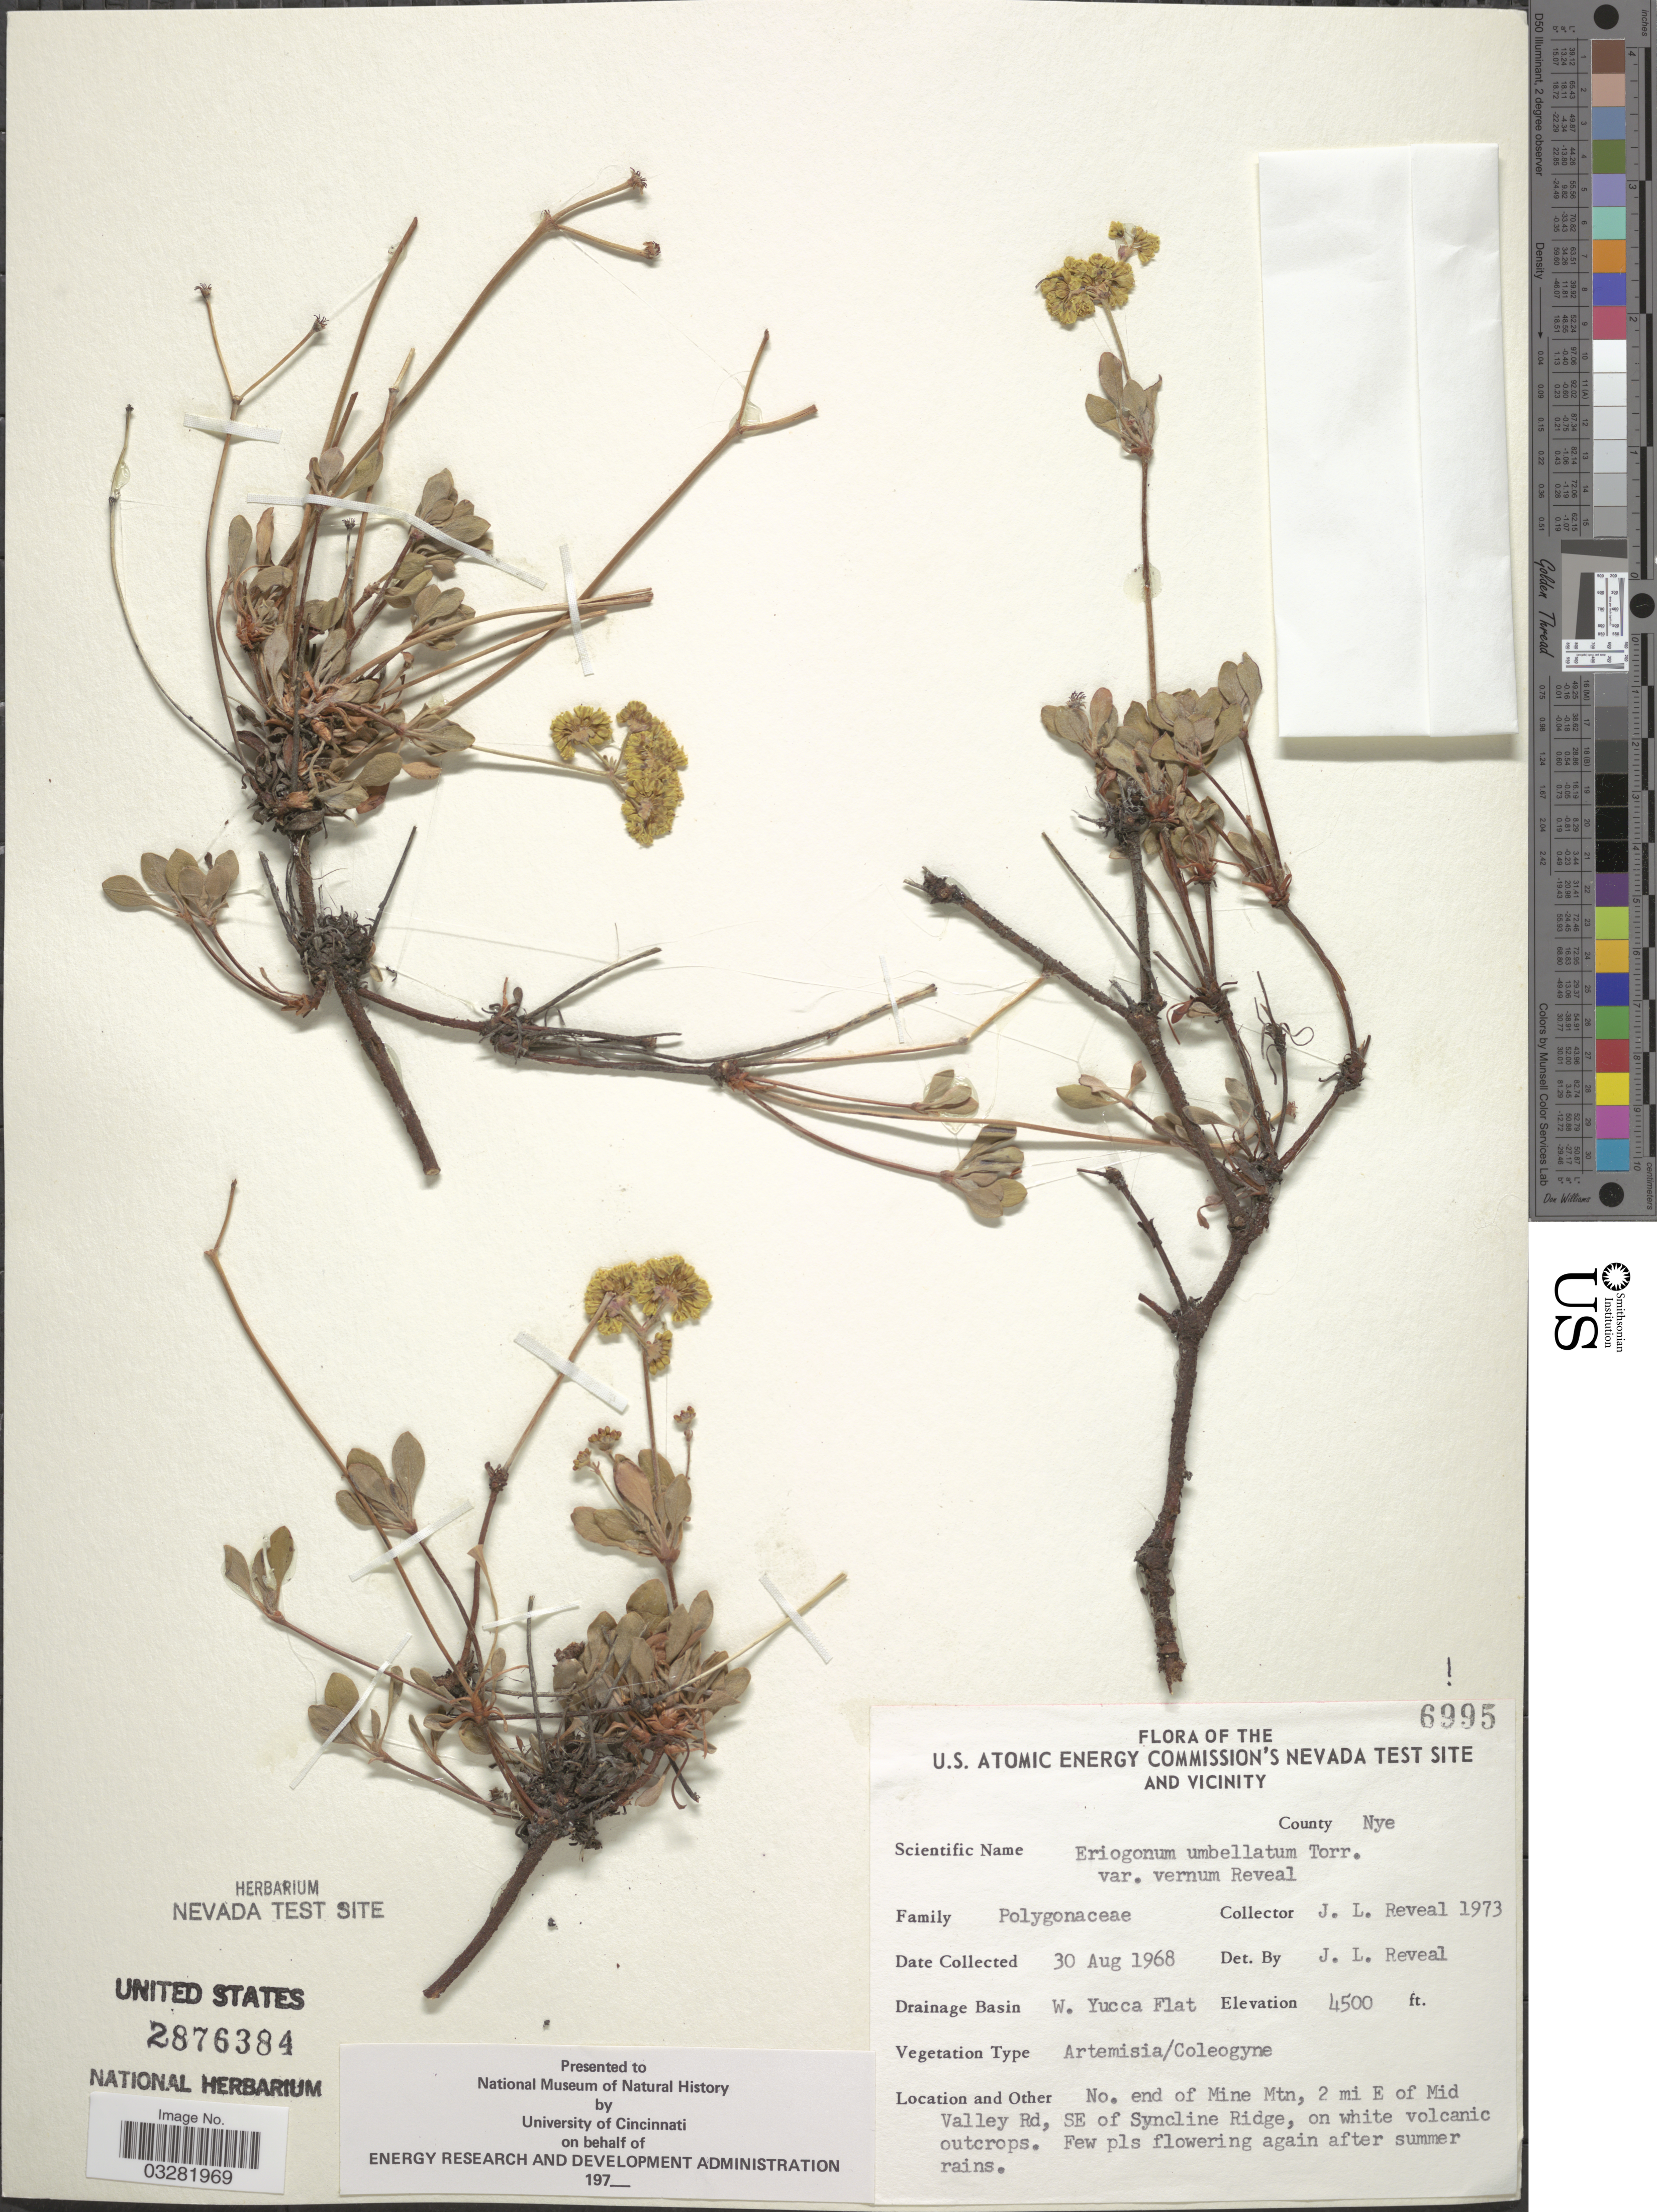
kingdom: Plantae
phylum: Tracheophyta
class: Magnoliopsida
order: Caryophyllales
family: Polygonaceae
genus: Eriogonum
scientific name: Eriogonum umbellatum var. vernum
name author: Reveal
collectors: J. L. Reveal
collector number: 1973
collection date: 1968-08-30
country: United States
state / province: Nevada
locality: The U.S. Atomic Energy Commission's Nevada Test Site and Vicinity. County Nye. Drainage Basin W. Yucca Flat. No. end. of Mine Mtn, 2 mi E of Mid Valley Rd, SE of Syncline Ridge, on white volcanic outcrops.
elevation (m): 1372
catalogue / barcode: US 2876384